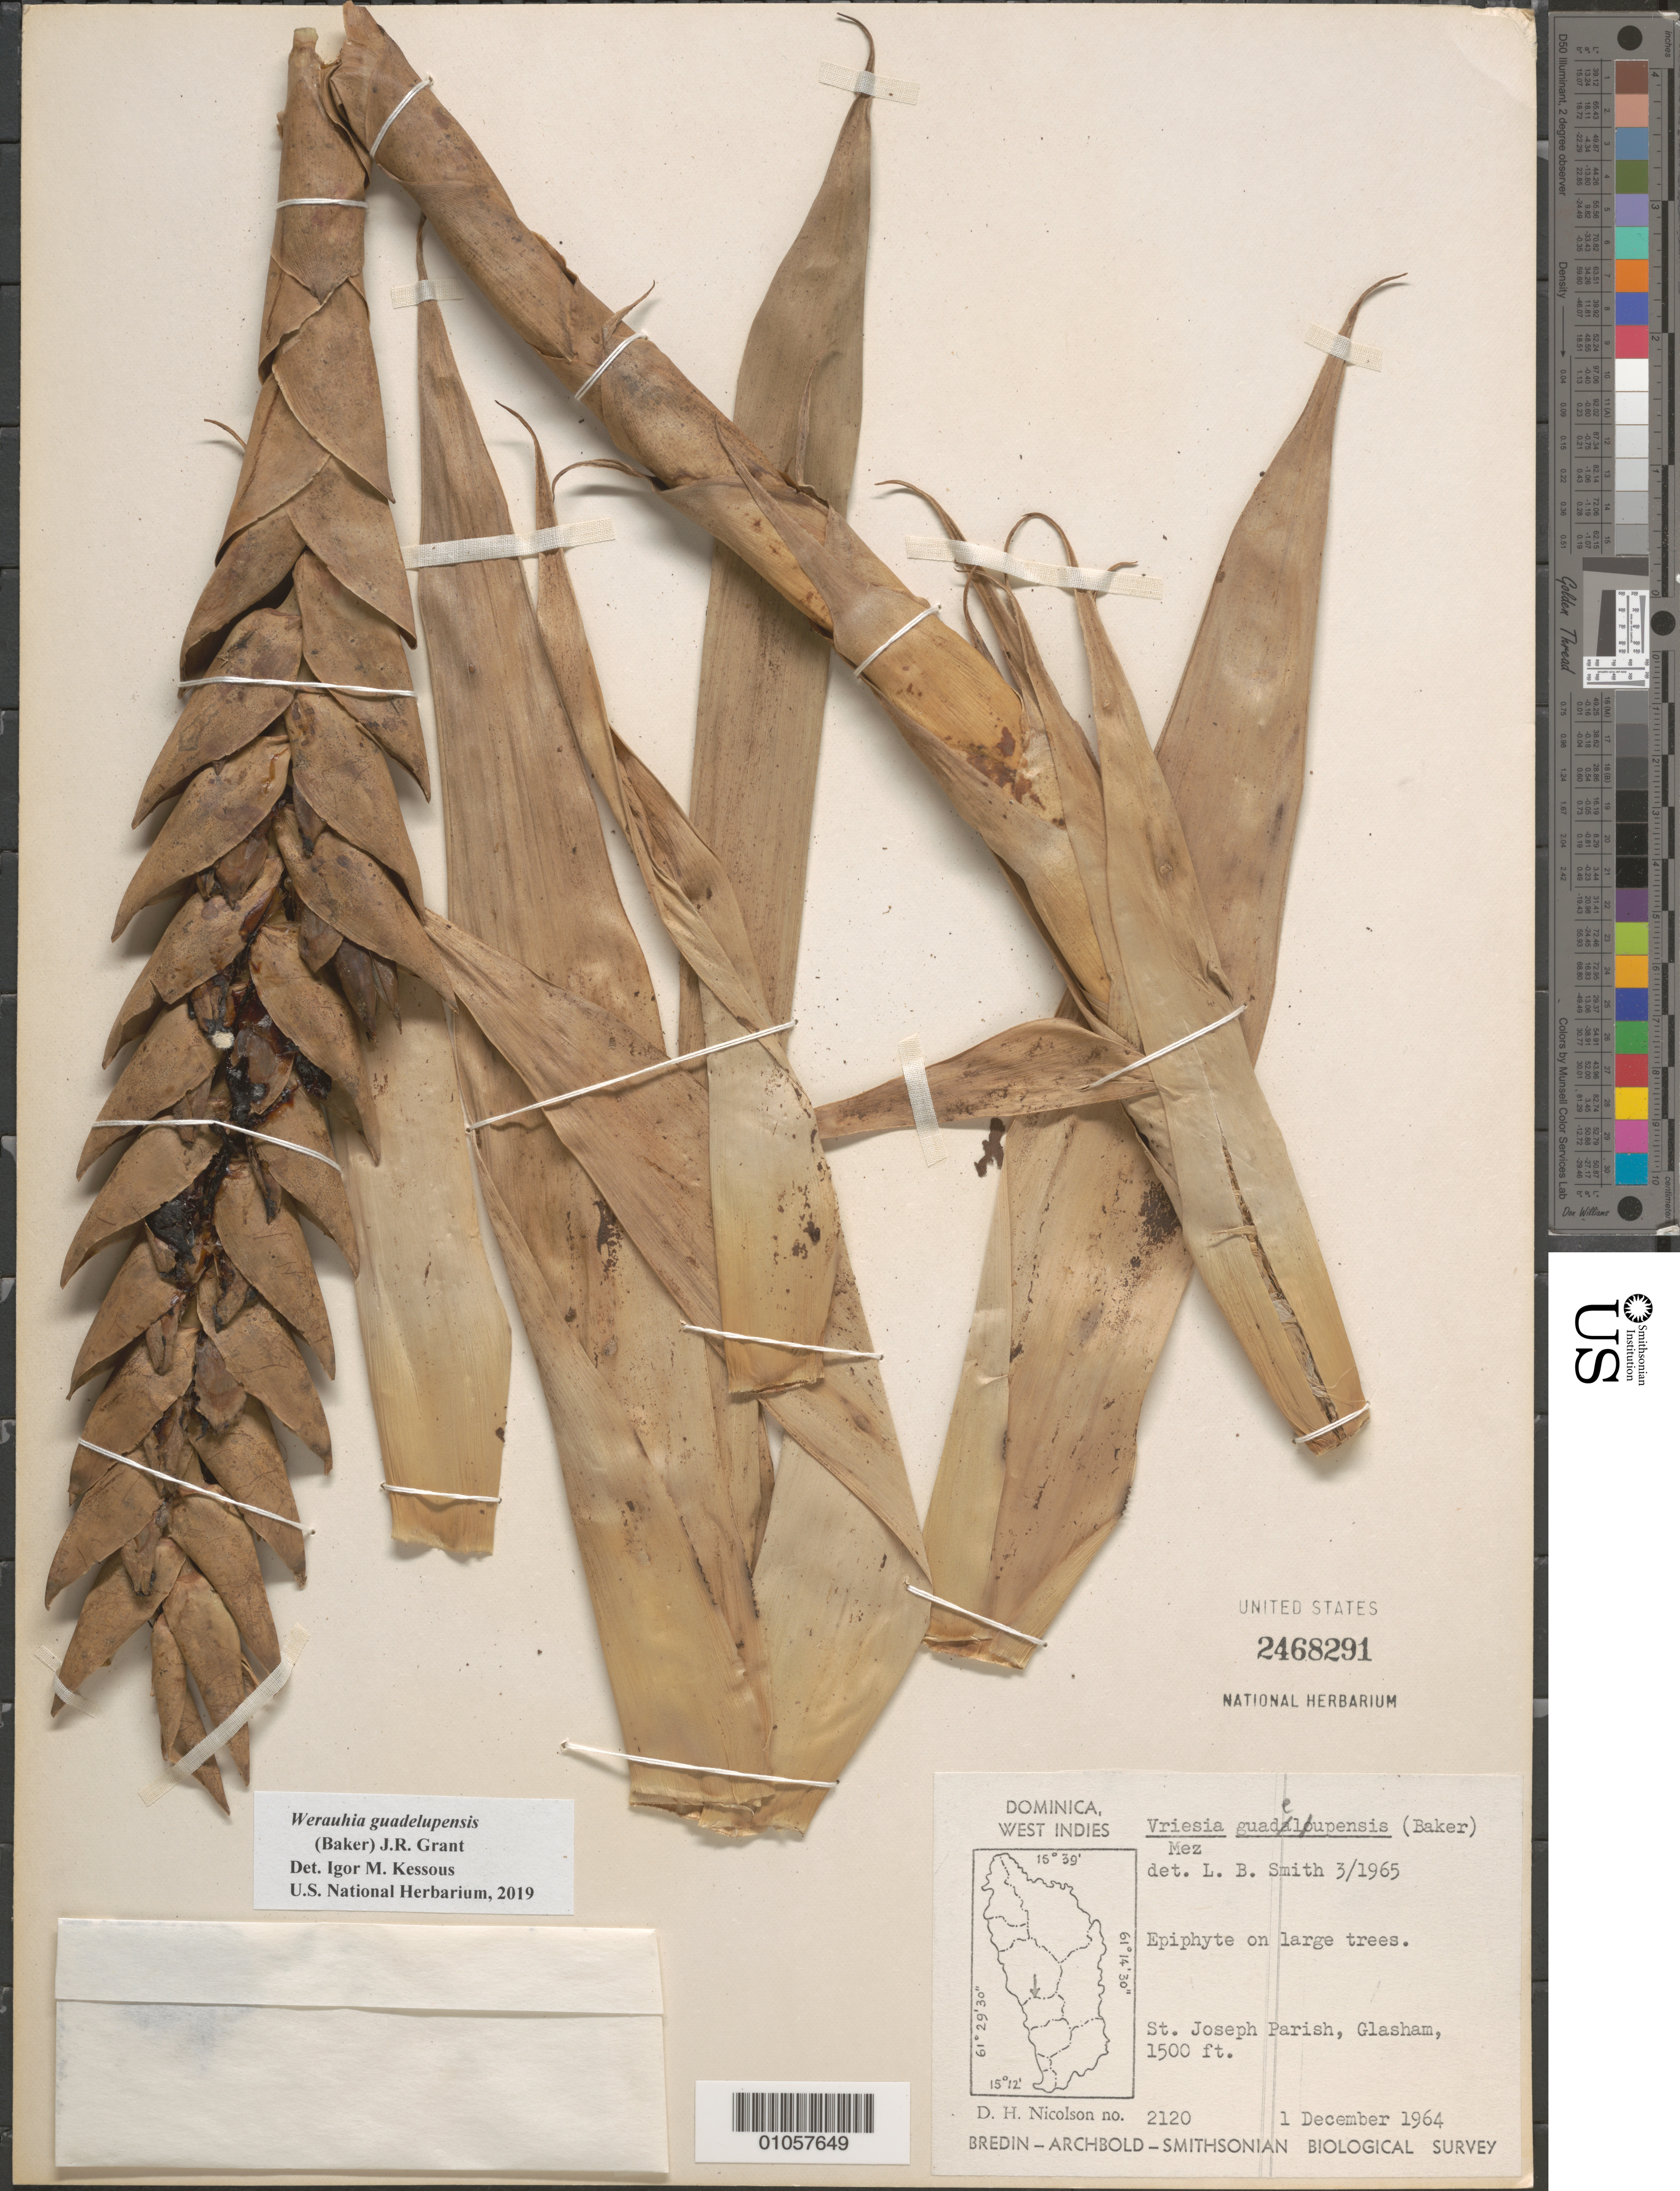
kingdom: Plantae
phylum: Tracheophyta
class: Liliopsida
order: Poales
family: Bromeliaceae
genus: Werauhia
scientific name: Werauhia guadelupensis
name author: (Baker) J.R. Grant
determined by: Kessous, Igor M.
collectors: D. H. Nicolson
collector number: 2120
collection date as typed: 01 Dec 1965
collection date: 1965-12-01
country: Dominica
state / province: St. Joseph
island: Dominica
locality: Glasham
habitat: On large trees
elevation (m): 457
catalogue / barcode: US 2468291